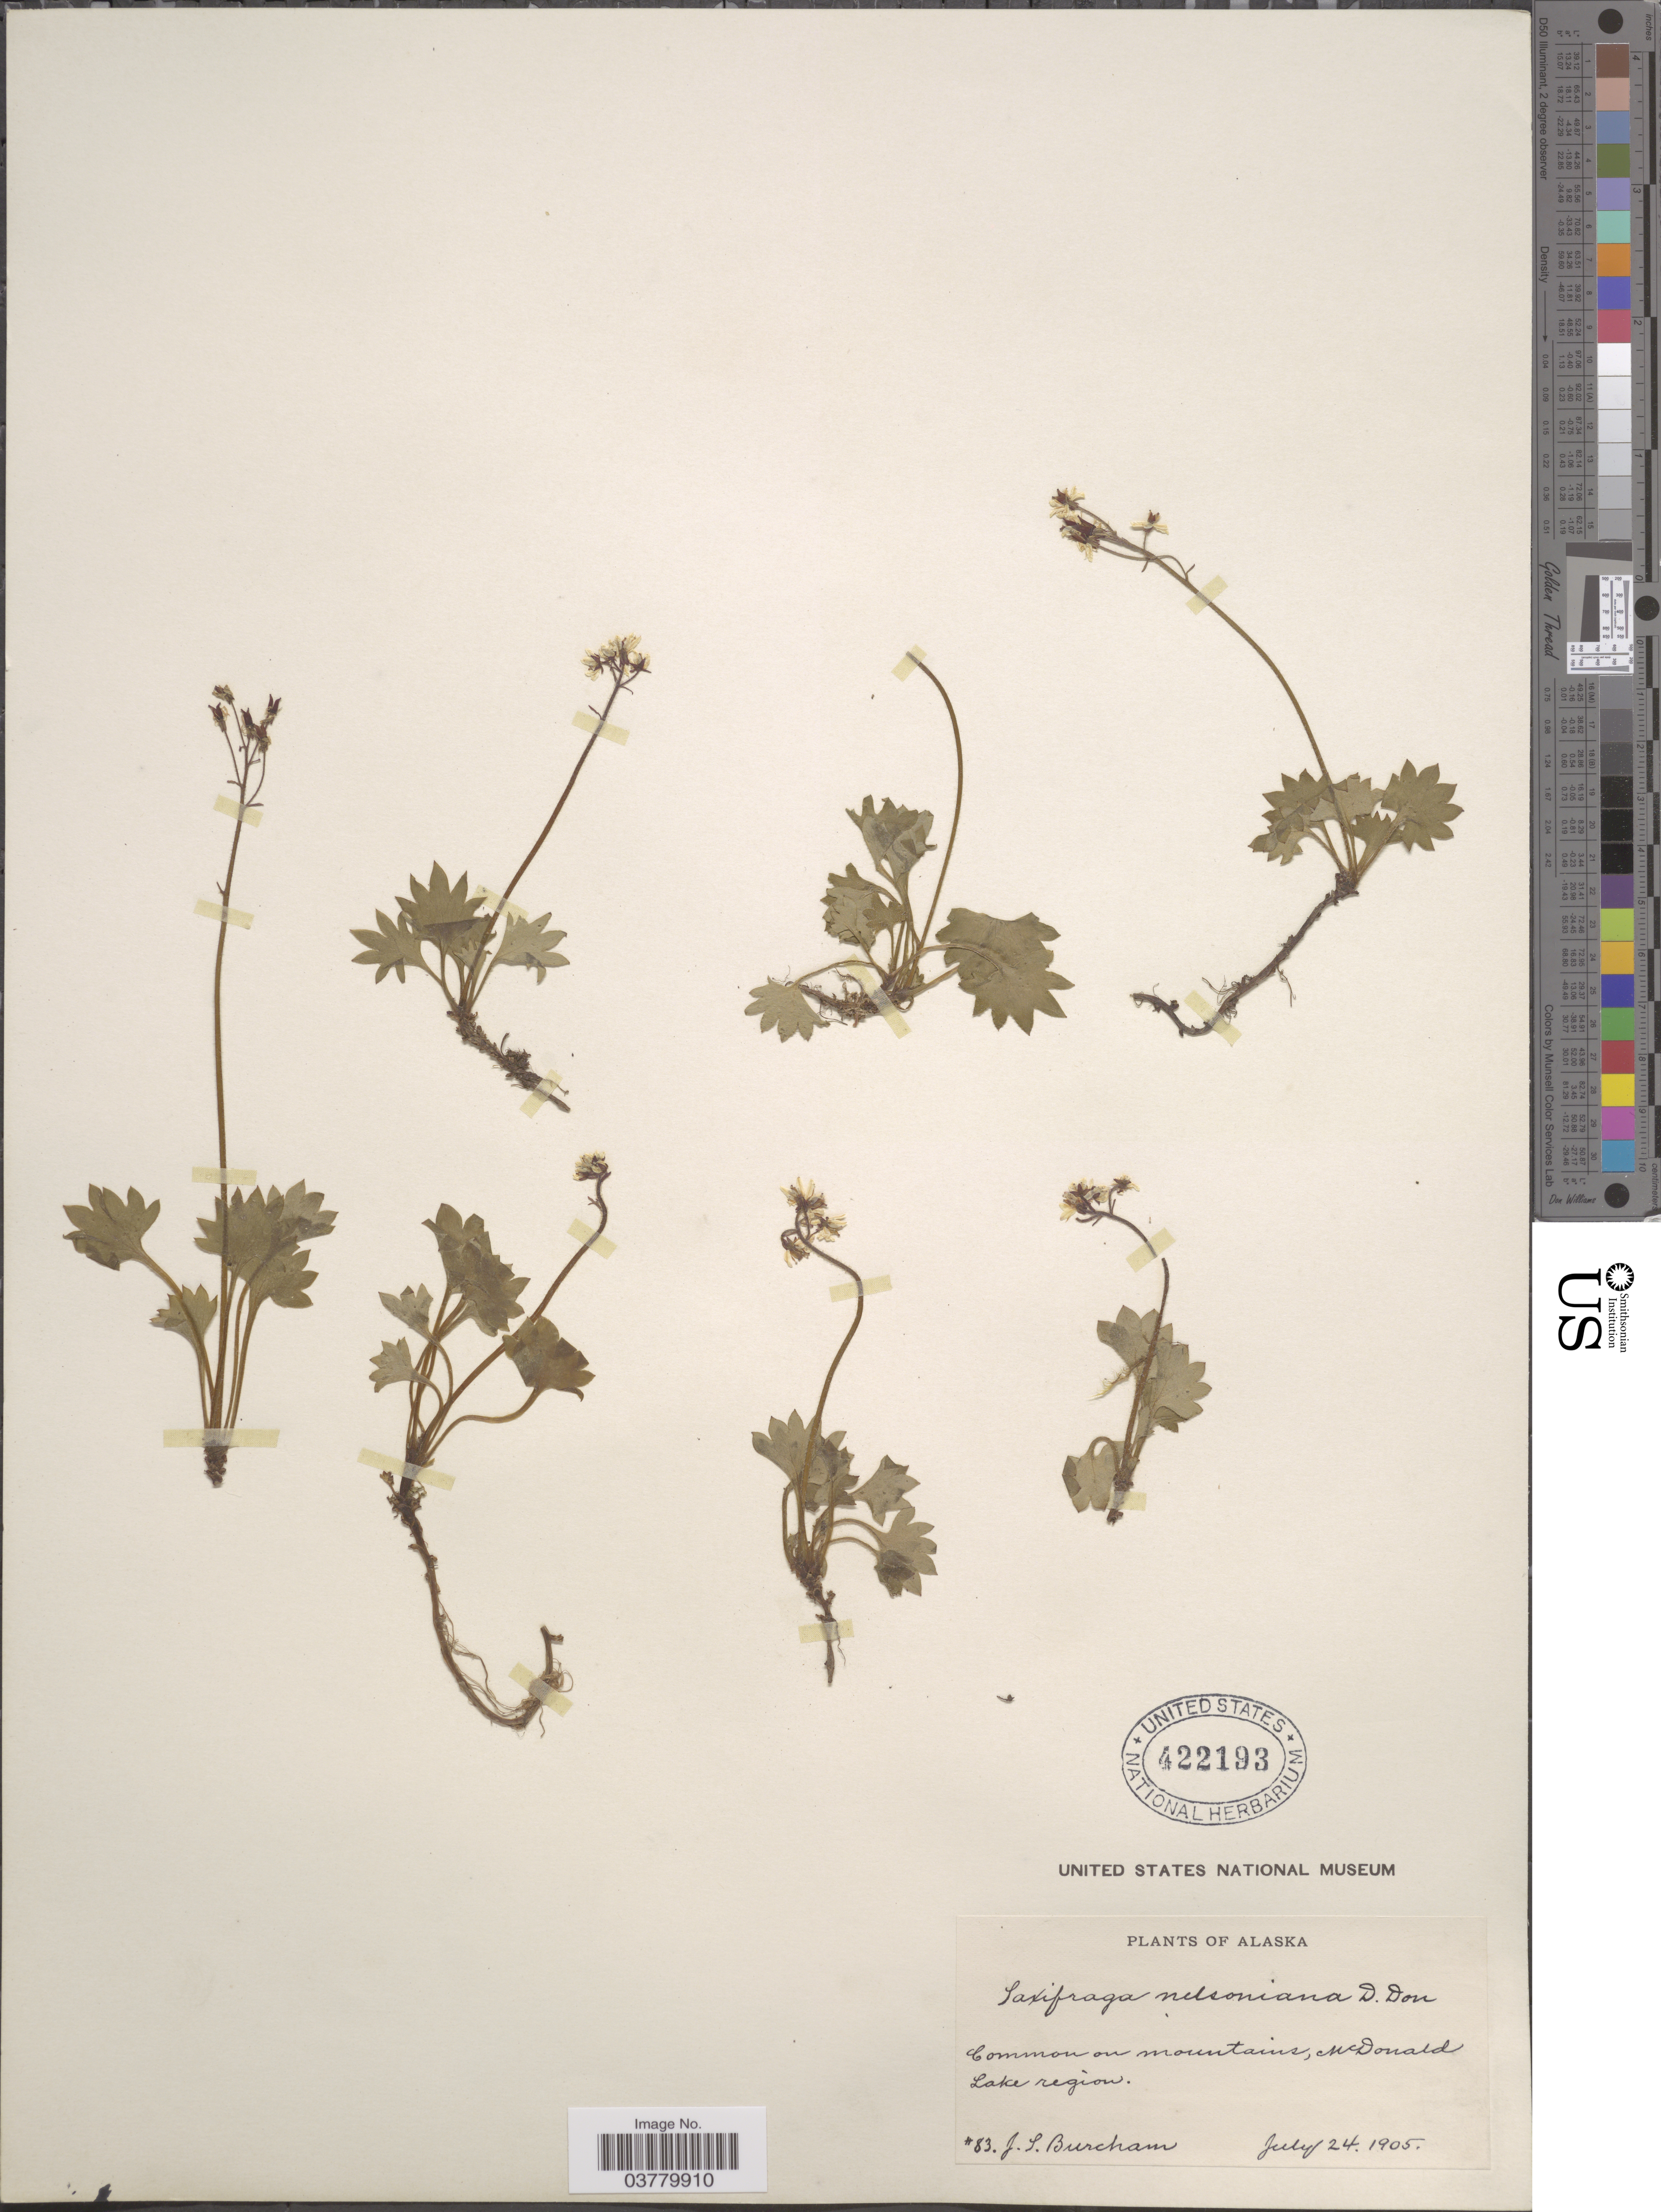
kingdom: Plantae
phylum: Tracheophyta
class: Magnoliopsida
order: Saxifragales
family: Saxifragaceae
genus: Micranthes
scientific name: Micranthes nelsoniana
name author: (D. Don) Small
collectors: J. Burcham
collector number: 83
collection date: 1905-07-24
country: United States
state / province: Alaska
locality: On mountains, McDonald Lake region.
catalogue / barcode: US 422193